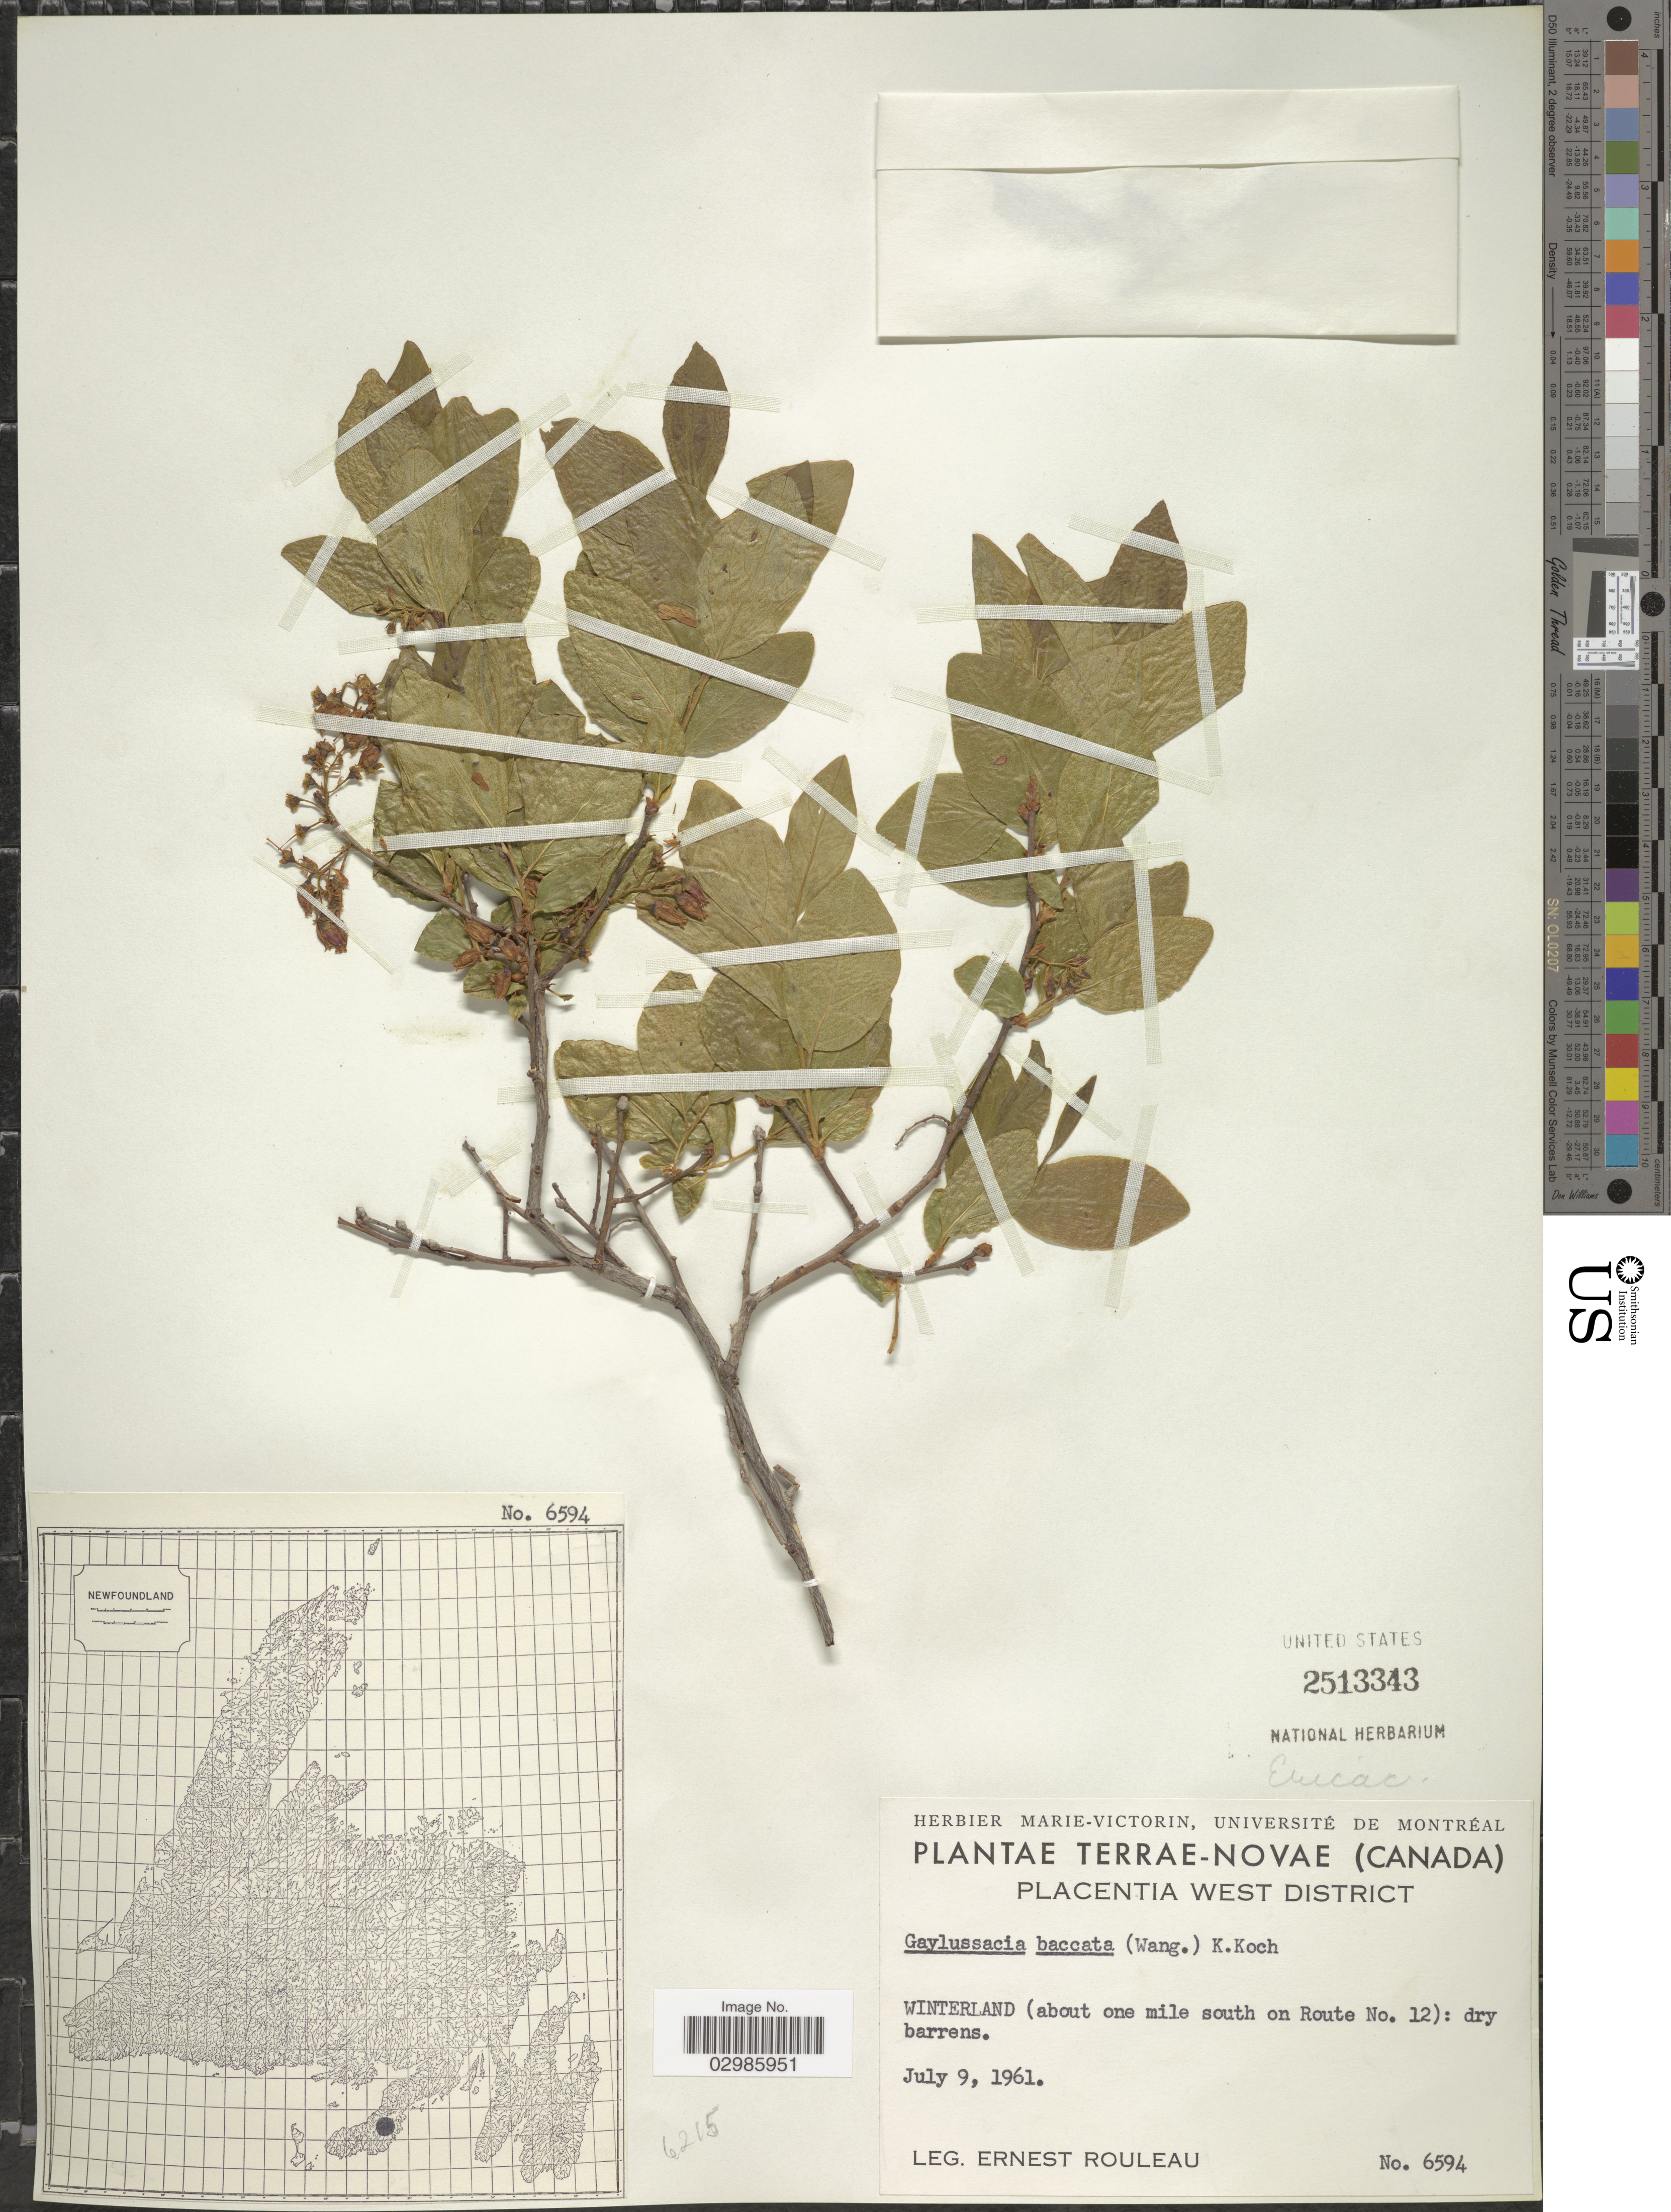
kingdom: Plantae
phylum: Tracheophyta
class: Magnoliopsida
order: Ericales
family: Ericaceae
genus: Gaylussacia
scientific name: Gaylussacia baccata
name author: (Wangenh.) K. Koch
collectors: J. Rouleau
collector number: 6594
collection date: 1961-07-09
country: Canada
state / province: Newfoundland and Labrador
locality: Terrae-Novae. Placentia West District. Winterland (about one mile south on Route No. 12).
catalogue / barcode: US 2513343